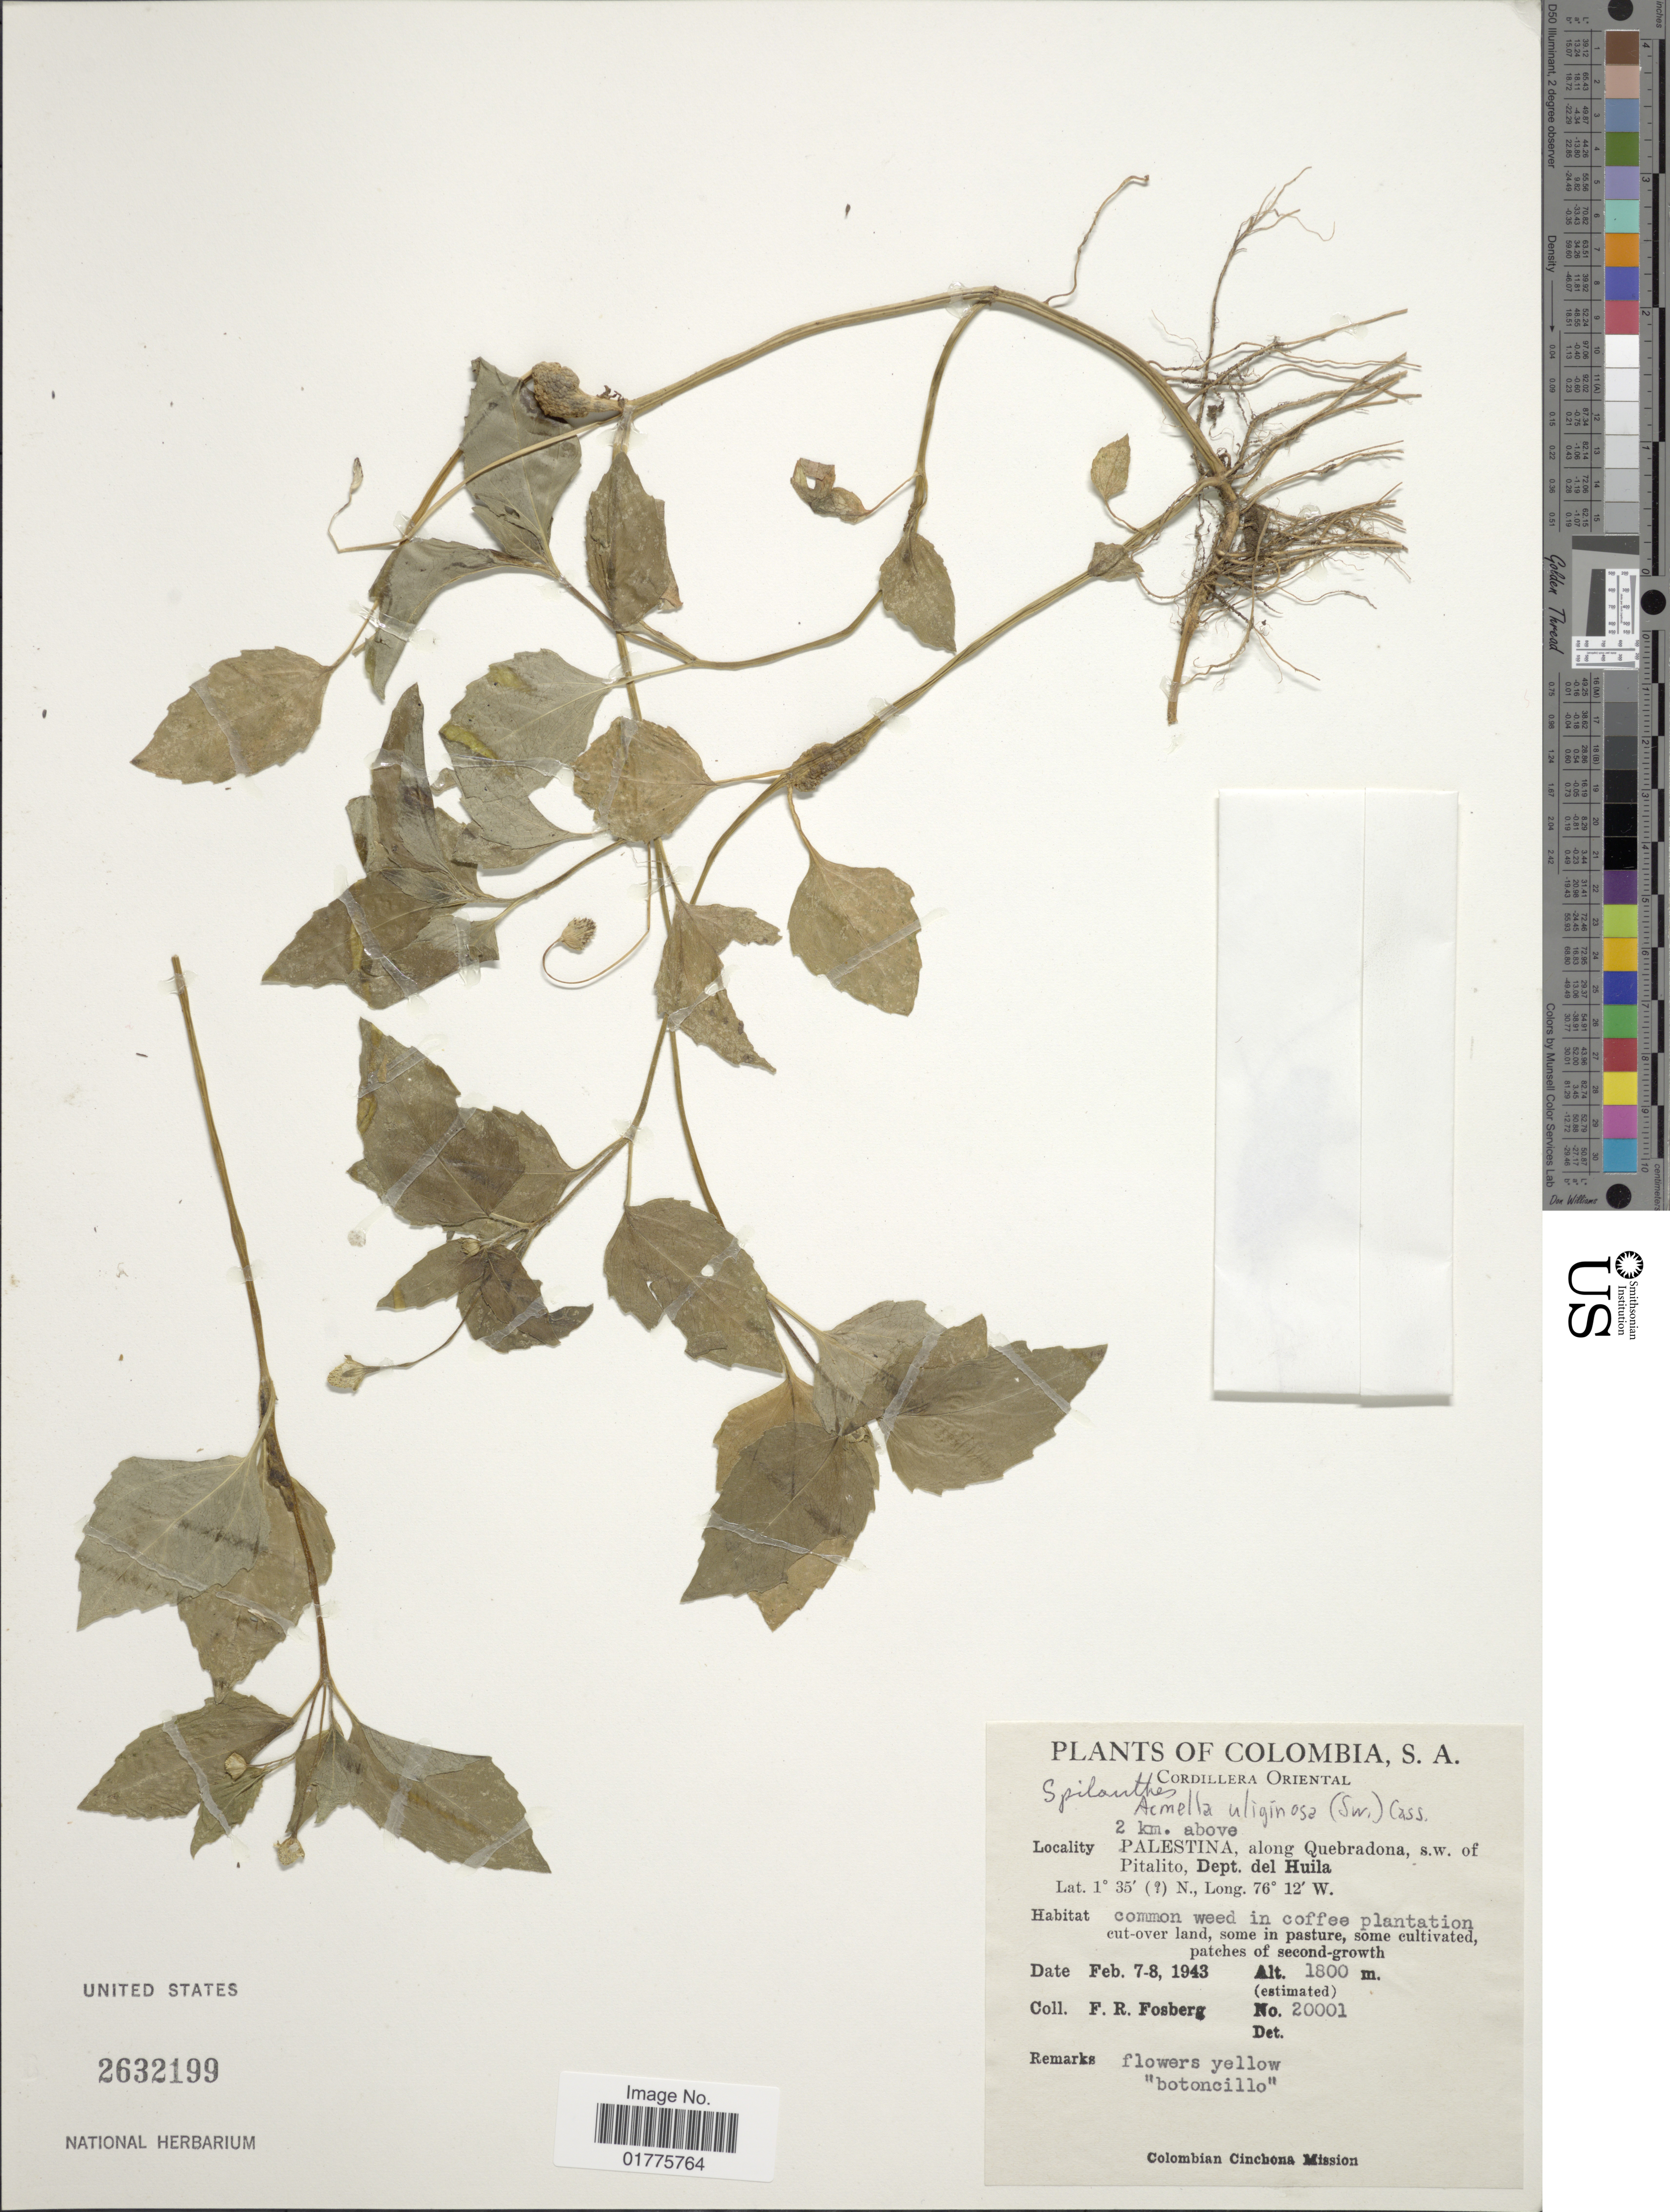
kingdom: Plantae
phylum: Tracheophyta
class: Magnoliopsida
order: Asterales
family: Asteraceae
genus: Acmella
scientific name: Acmella uliginosa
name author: (Sw.) Cass.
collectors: F. R. Fosberg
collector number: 20001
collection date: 1943-02-07/1973-02-08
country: Colombia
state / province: Huila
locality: S.A., 2 km. above Palestina, above Quebradona, s.w. of Pitalito, common weed in coffee plantation, cut-over land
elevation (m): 1800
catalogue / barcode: US 2632199